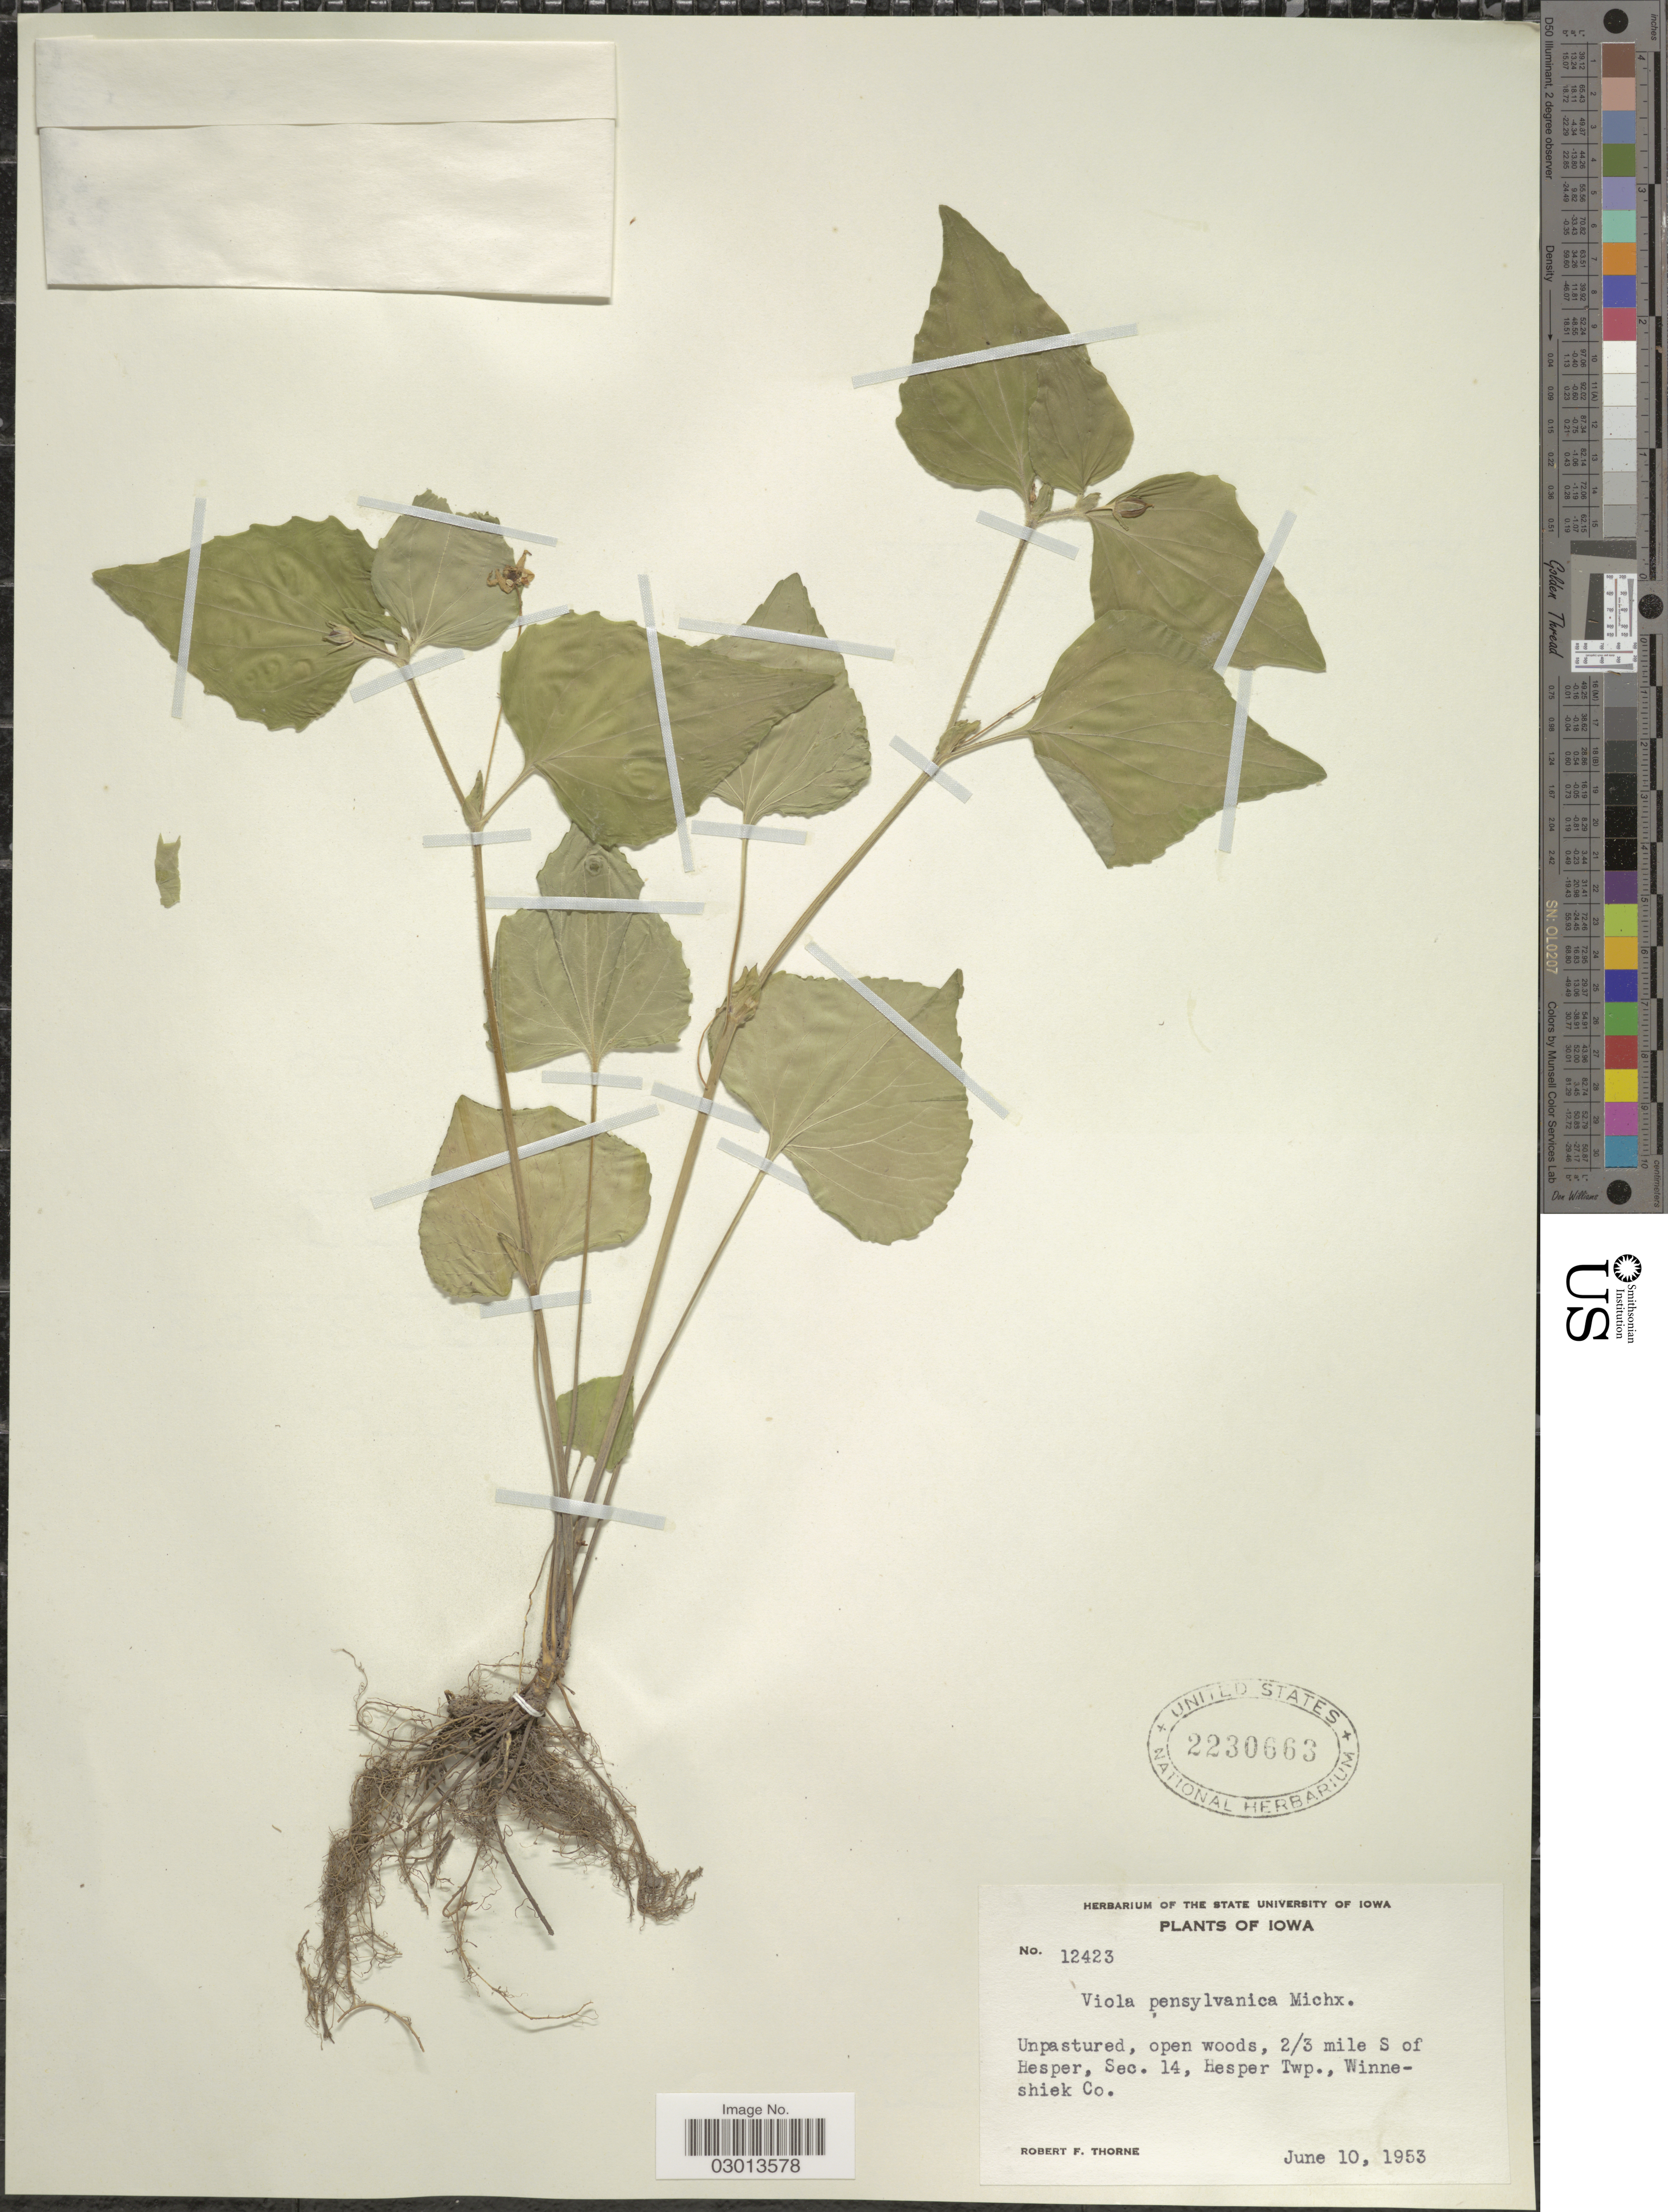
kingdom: Plantae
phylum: Tracheophyta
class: Magnoliopsida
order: Malpighiales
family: Violaceae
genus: Viola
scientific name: Viola pensylvanica var. leiocarpa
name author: (Fernald & Wiegand) Fernald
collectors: R. F. Thorne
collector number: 12423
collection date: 1953-06-10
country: United States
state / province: Iowa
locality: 2/3 mile S of Hesper, Sec. 14, Hesper Twp., Winneshiek Co.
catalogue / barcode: US 2230663